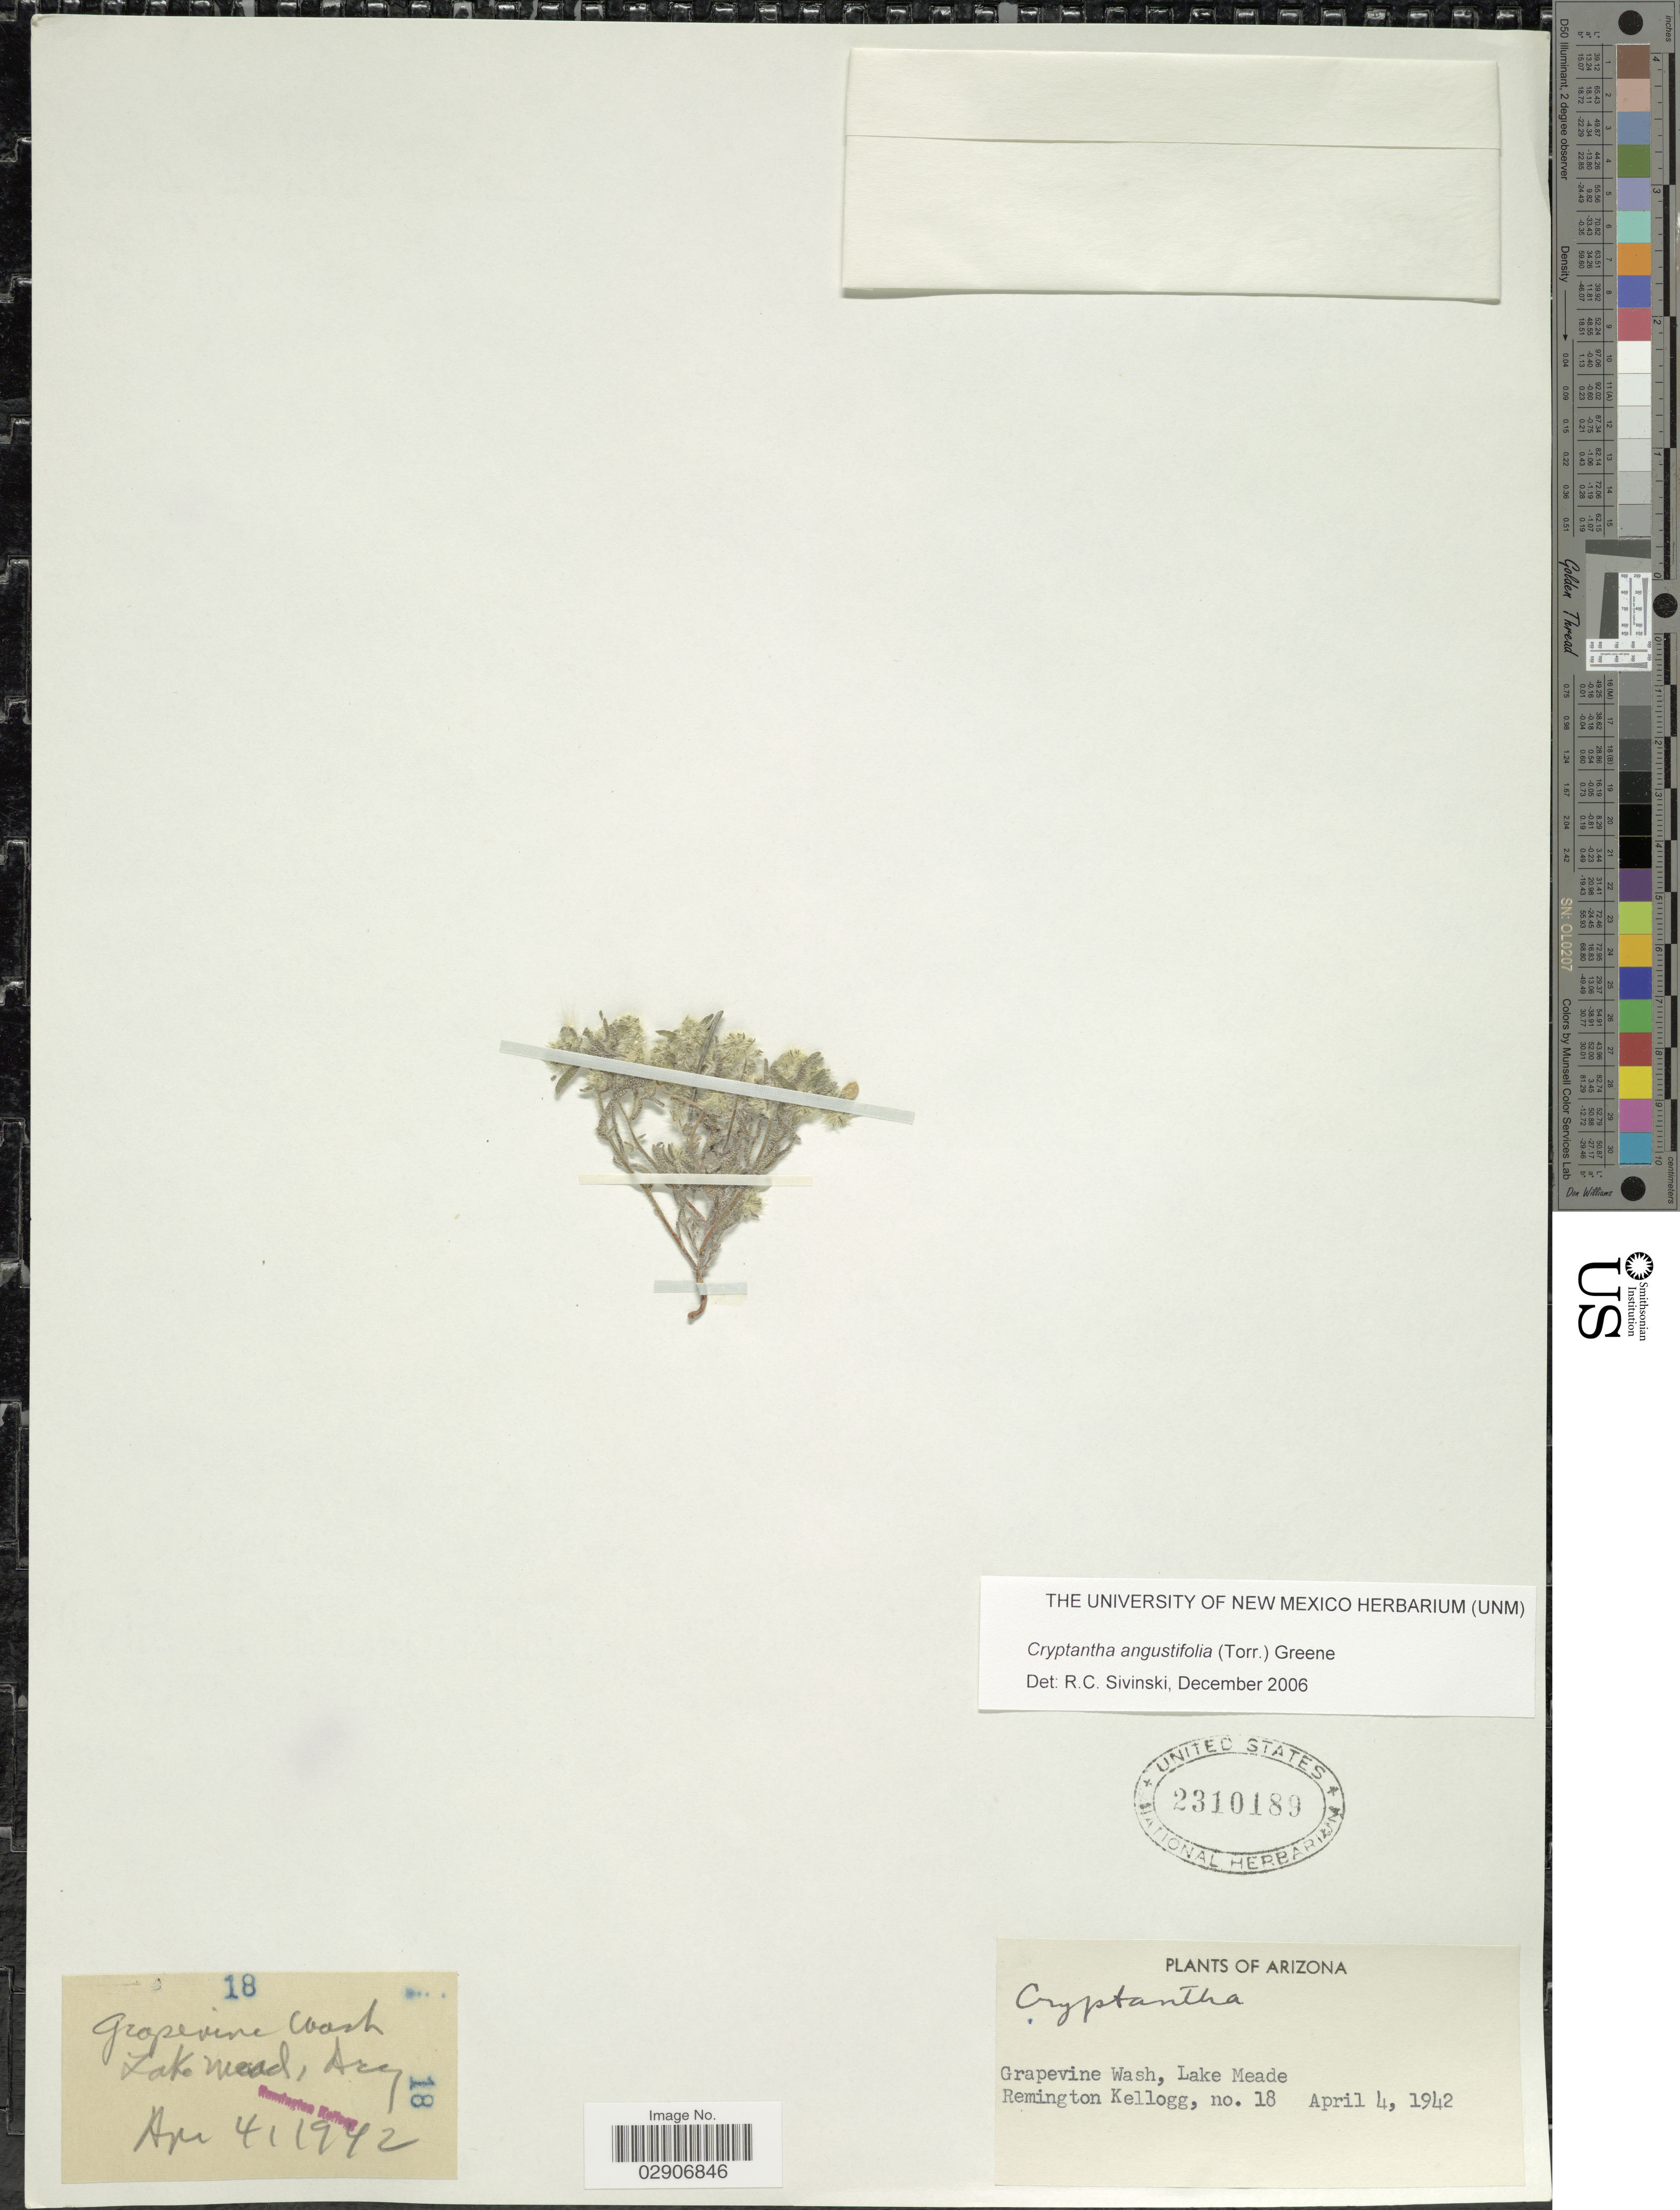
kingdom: Plantae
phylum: Tracheophyta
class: Magnoliopsida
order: Boraginales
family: Boraginaceae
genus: Cryptantha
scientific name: Cryptantha angustifolia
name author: (Torr.) Greene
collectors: R. Kellogg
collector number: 18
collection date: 1942-04-04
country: United States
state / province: Arizona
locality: Grapevine Wash, Lake Meade.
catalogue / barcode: US 2310189